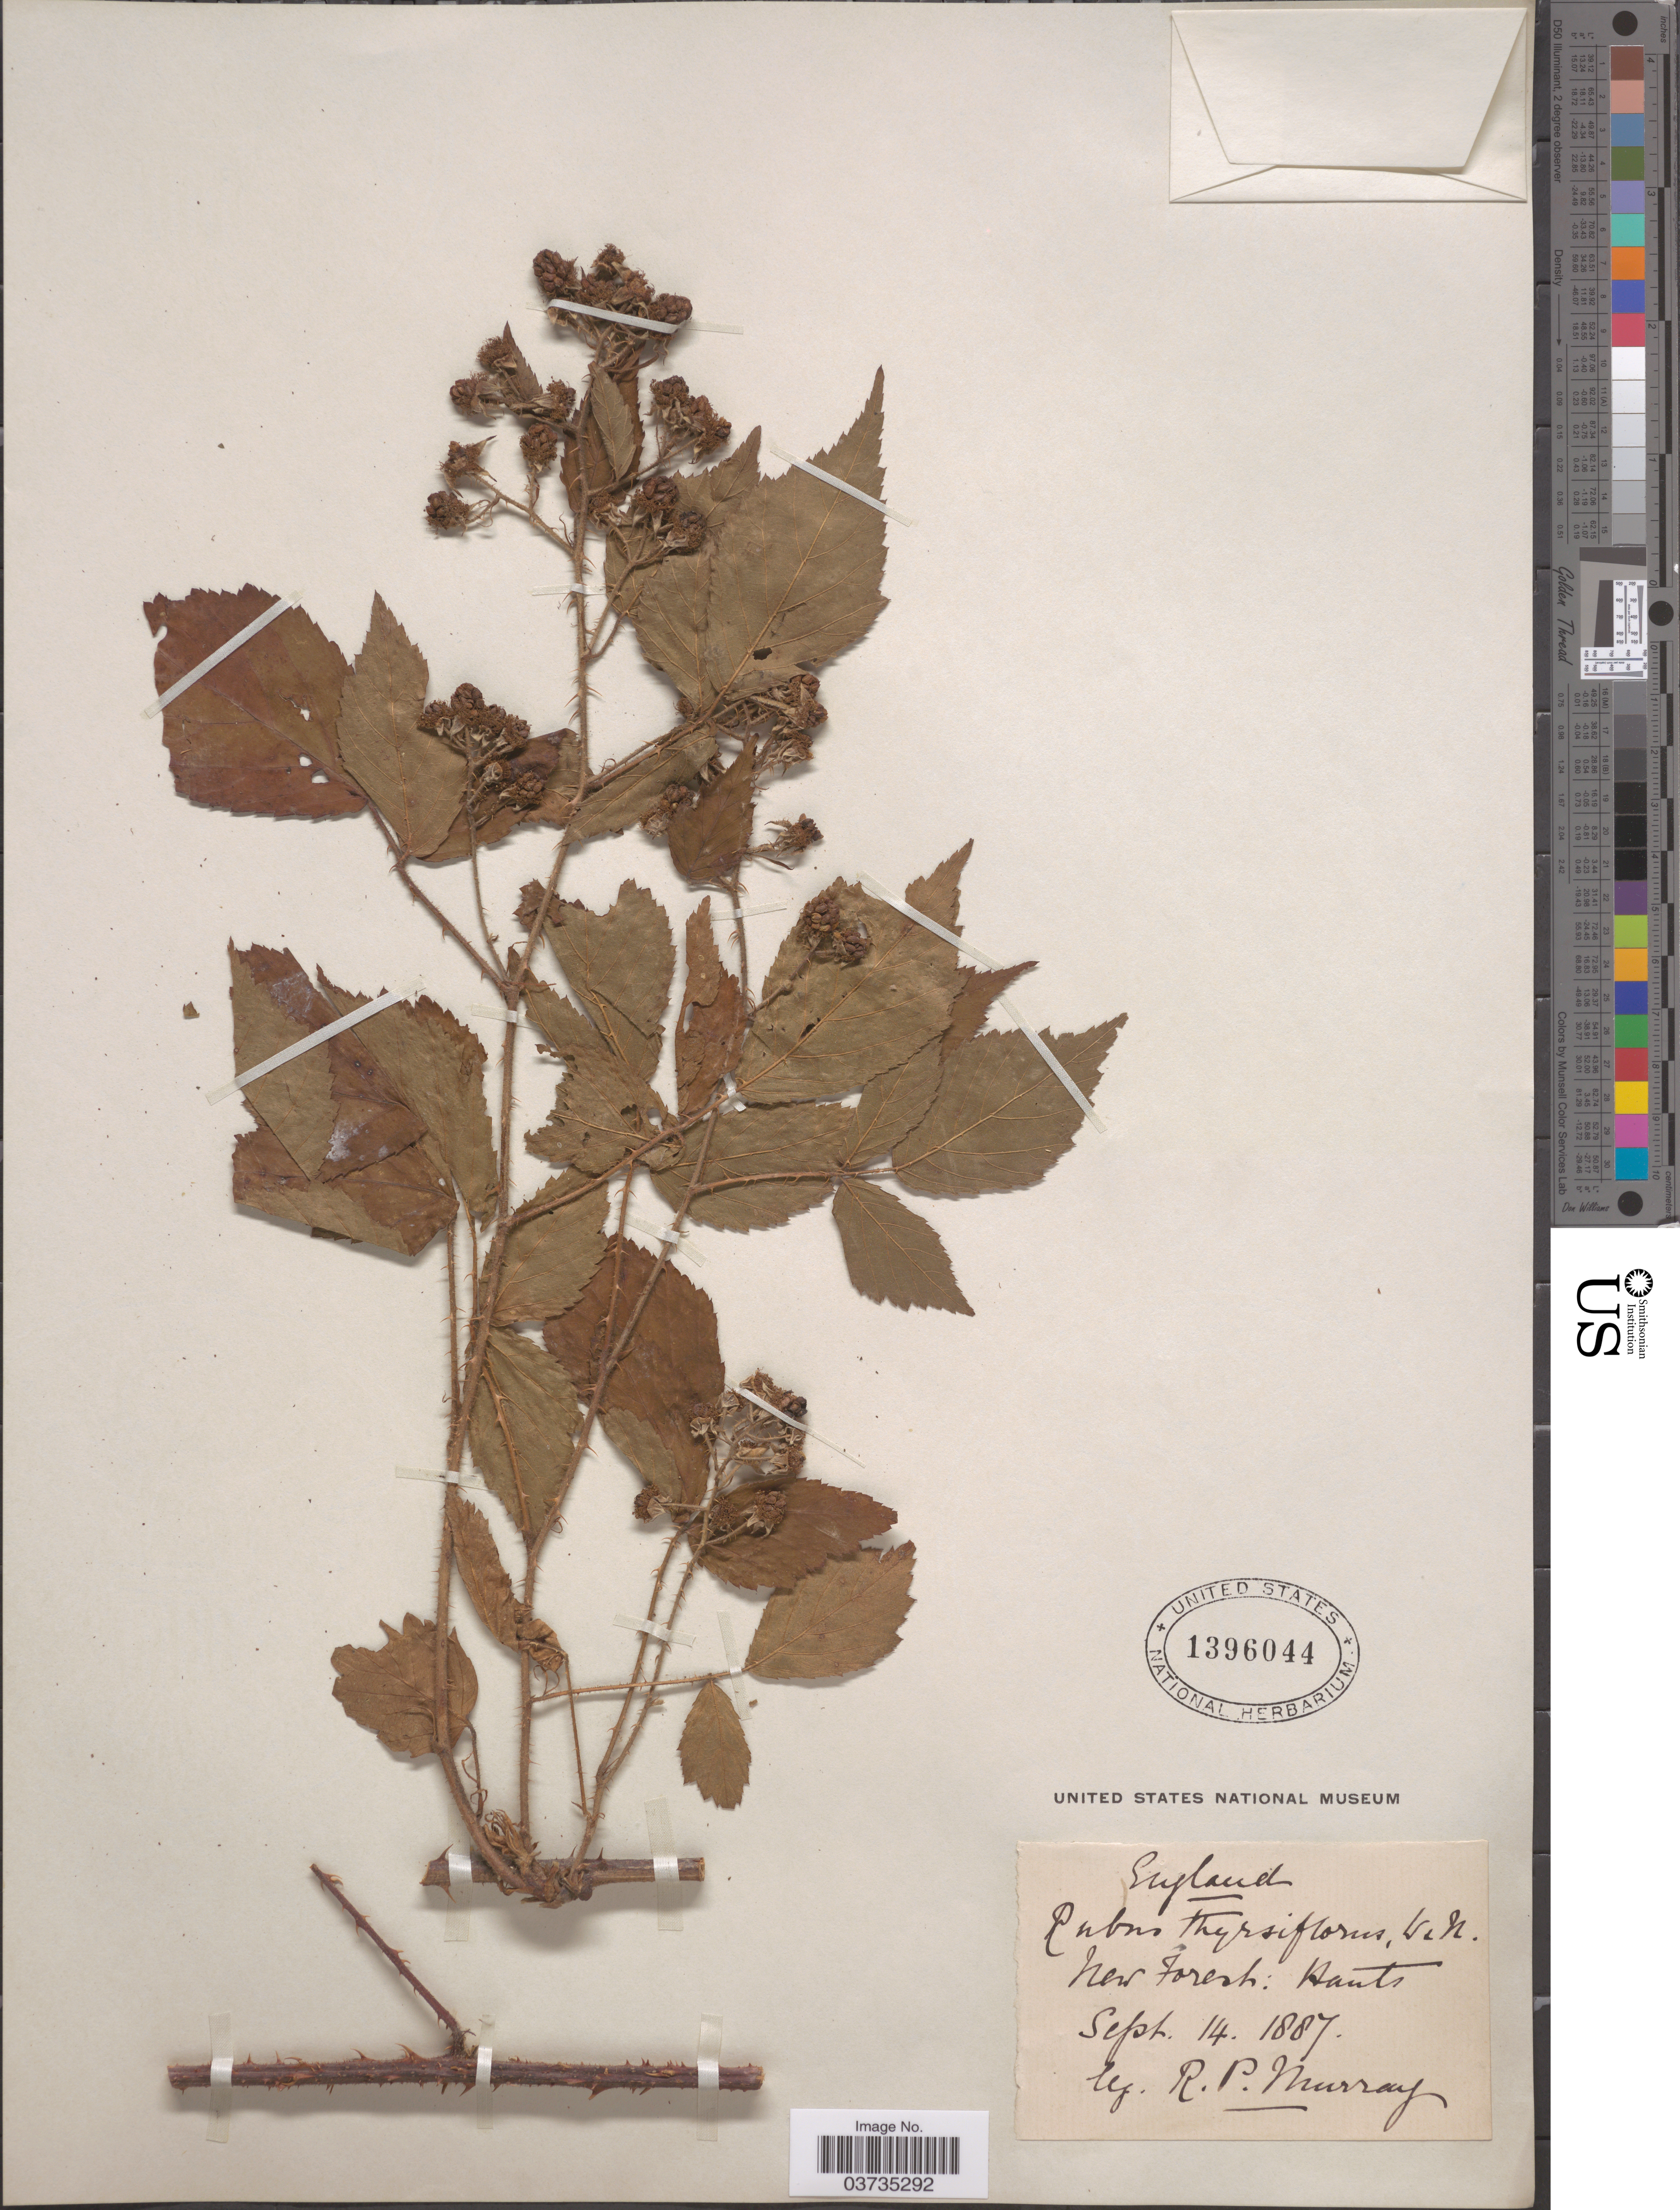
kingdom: Plantae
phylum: Tracheophyta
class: Magnoliopsida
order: Rosales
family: Rosaceae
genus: Rubus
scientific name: Rubus thyrsiflorus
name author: Weihe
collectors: R. P. Murray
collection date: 1887-09-14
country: United Kingdom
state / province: England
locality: New Forest: Hauts.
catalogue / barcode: US 1396044